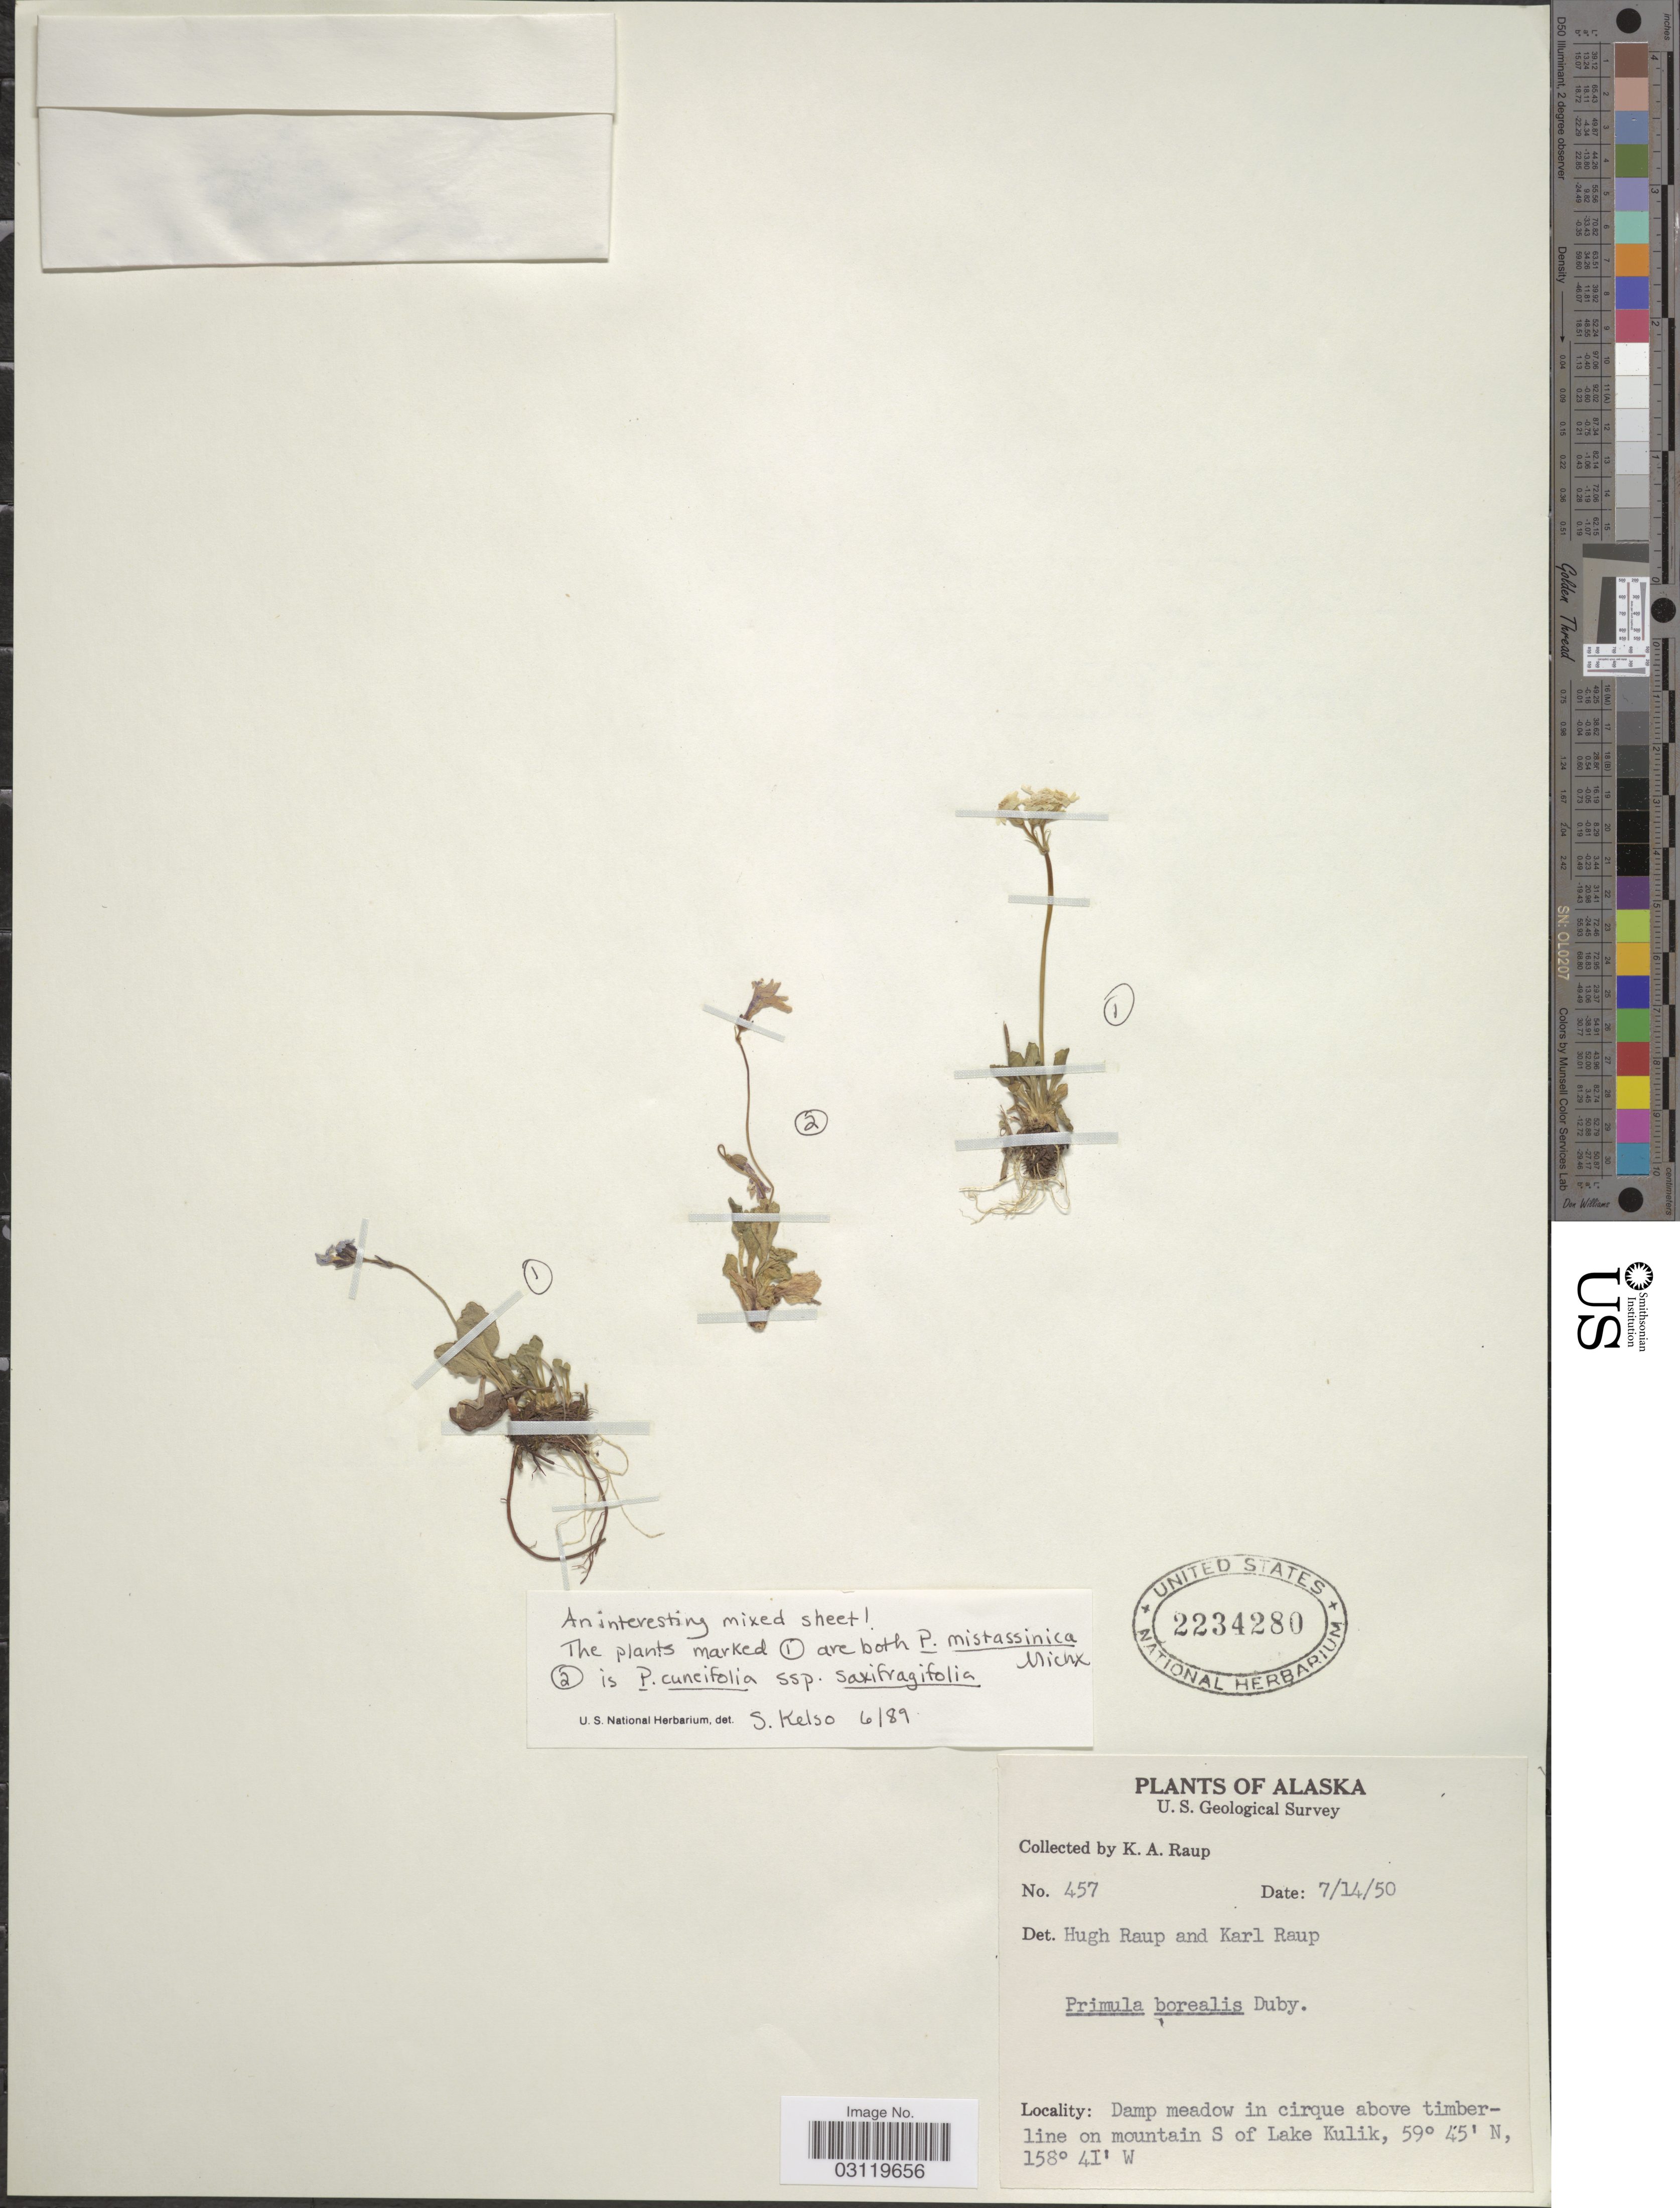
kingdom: Plantae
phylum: Tracheophyta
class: Magnoliopsida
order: Ericales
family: Primulaceae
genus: Primula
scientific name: Primula mistassinica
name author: Michx.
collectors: K. Raup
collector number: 457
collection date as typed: Transcribed d/m/y: 14/7/50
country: United States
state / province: Alaska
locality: Damp meadow in cirque above timberline on mountain S of Lake Kulik.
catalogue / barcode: US 2234280